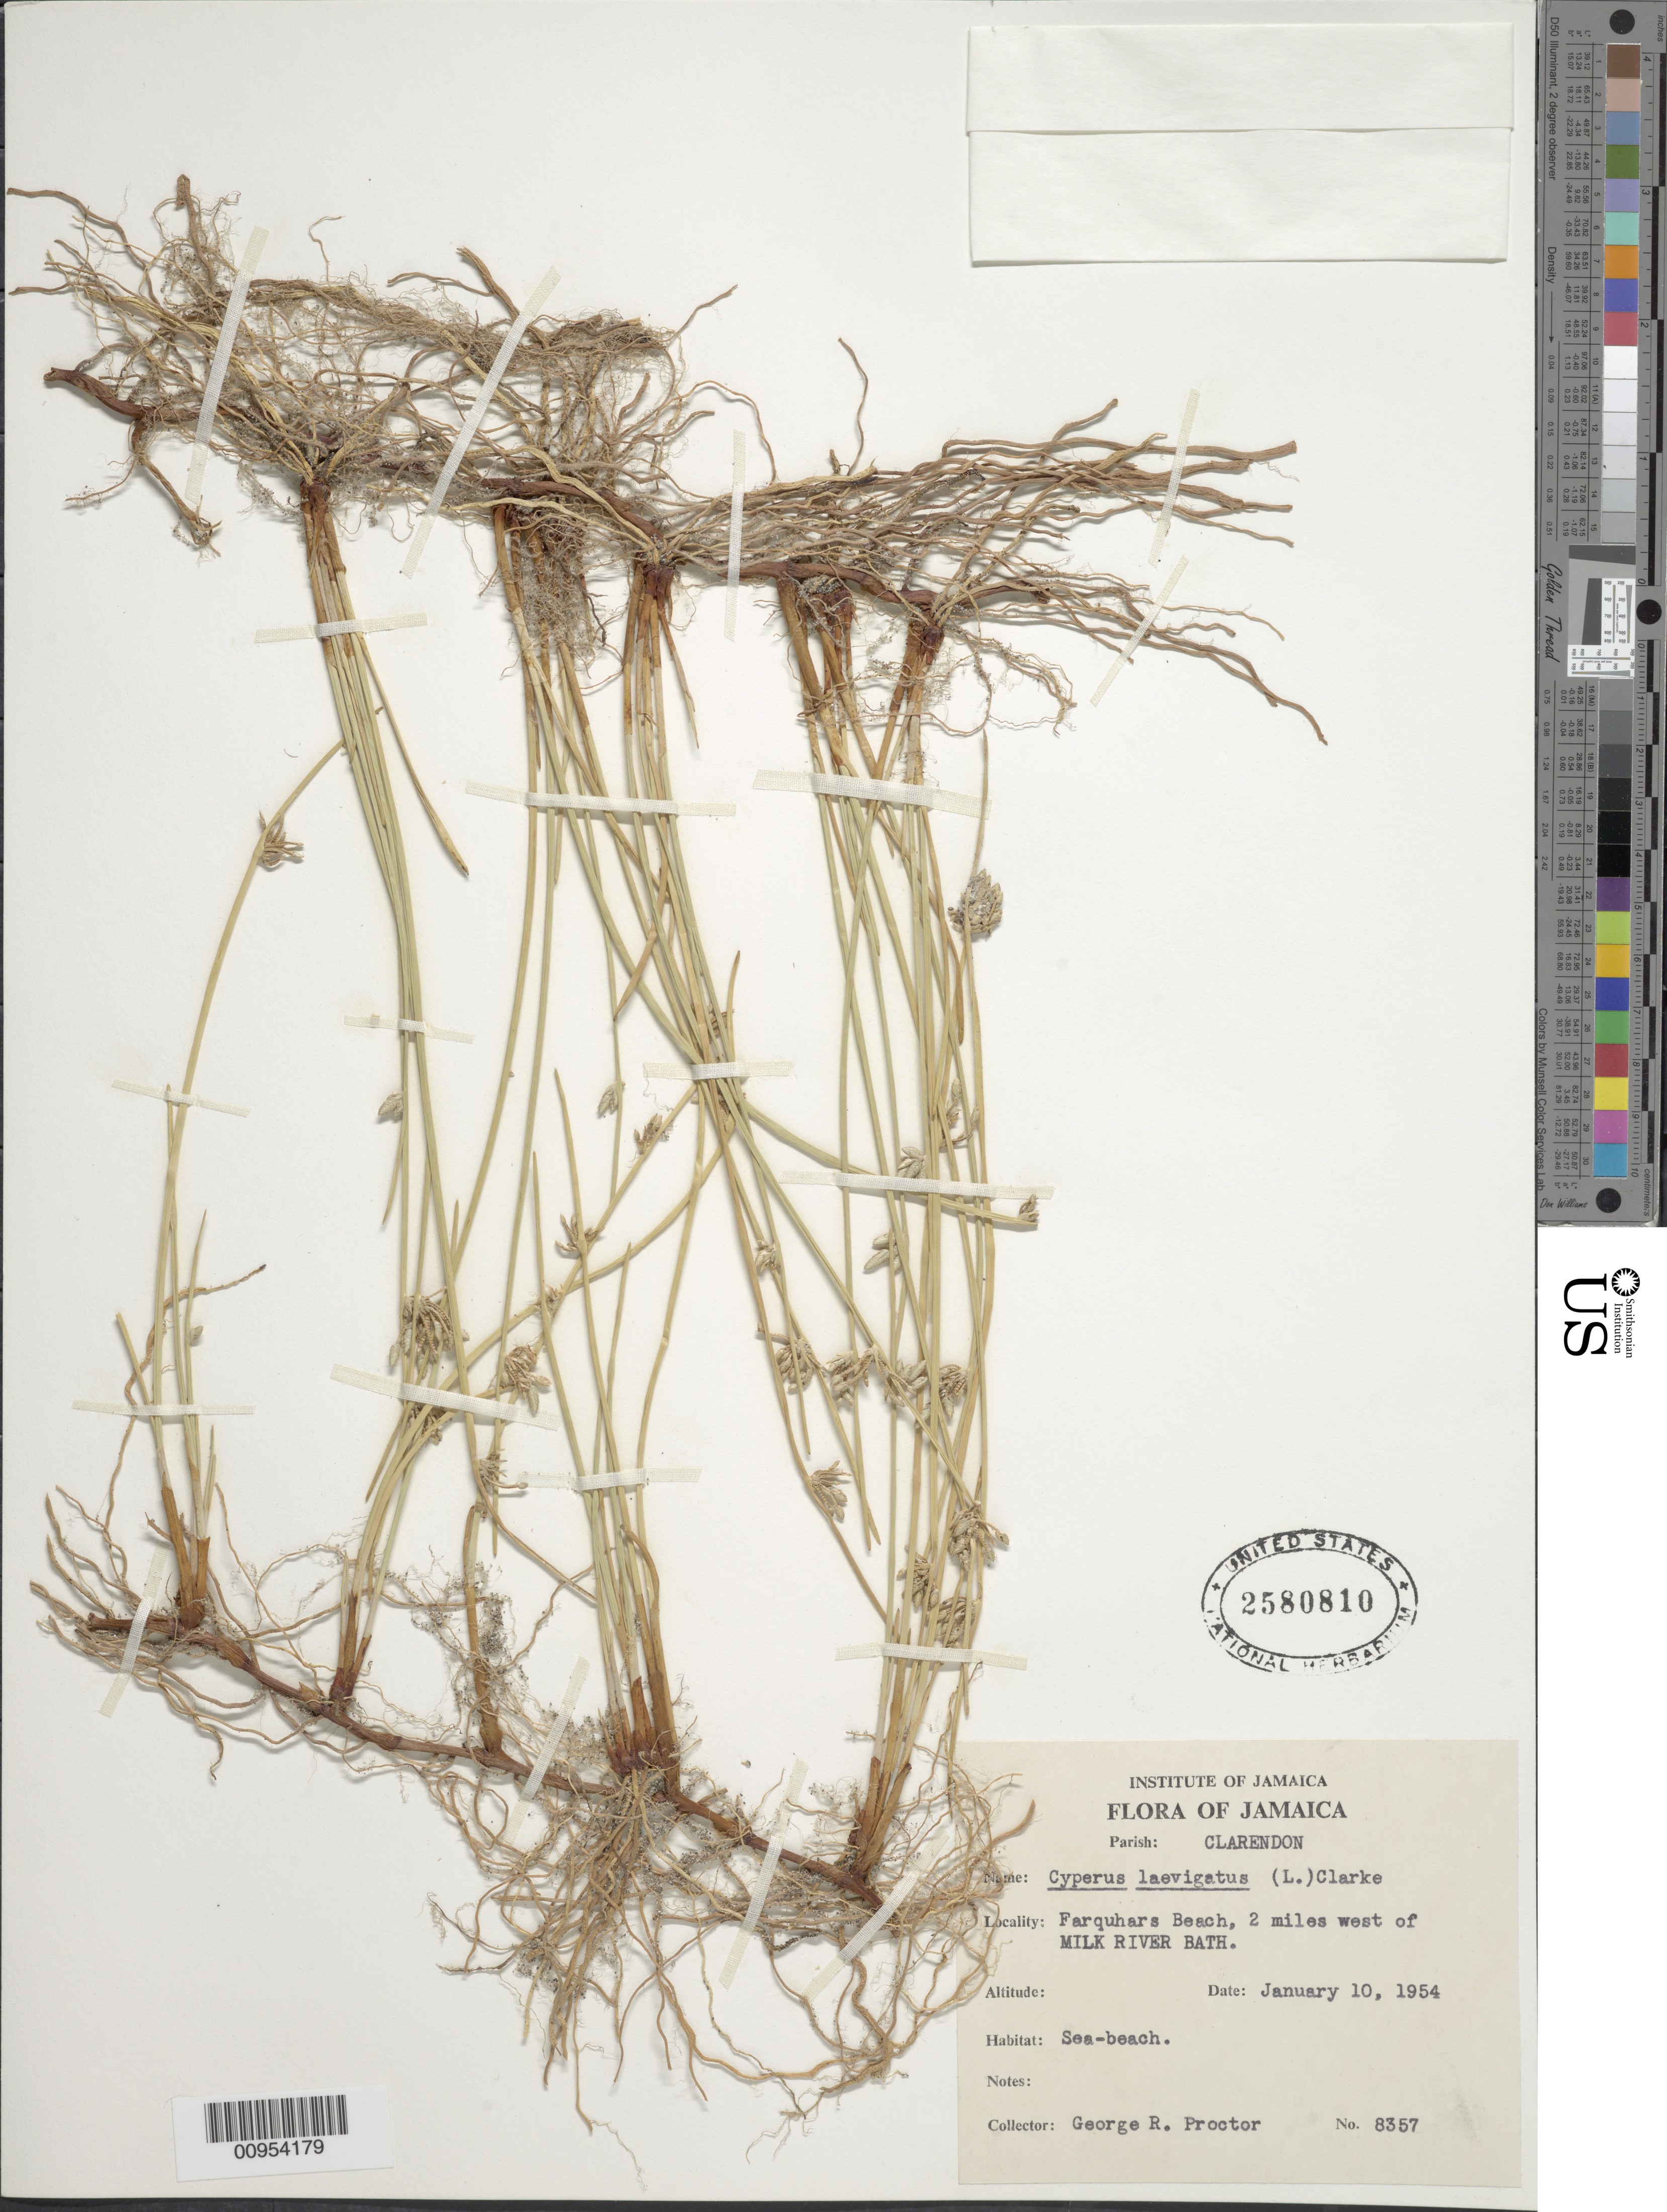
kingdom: Plantae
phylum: Tracheophyta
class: Liliopsida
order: Poales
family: Cyperaceae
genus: Cyperus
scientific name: Cyperus laevigatus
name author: L.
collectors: G. R. Proctor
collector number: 8357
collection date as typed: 10 Jan 1954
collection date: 1954-01-10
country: Jamaica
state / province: Clarendon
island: Jamaica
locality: Farquhars Beach, 2 miles W of Milk River Bath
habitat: Sea-beach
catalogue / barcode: US 2580810